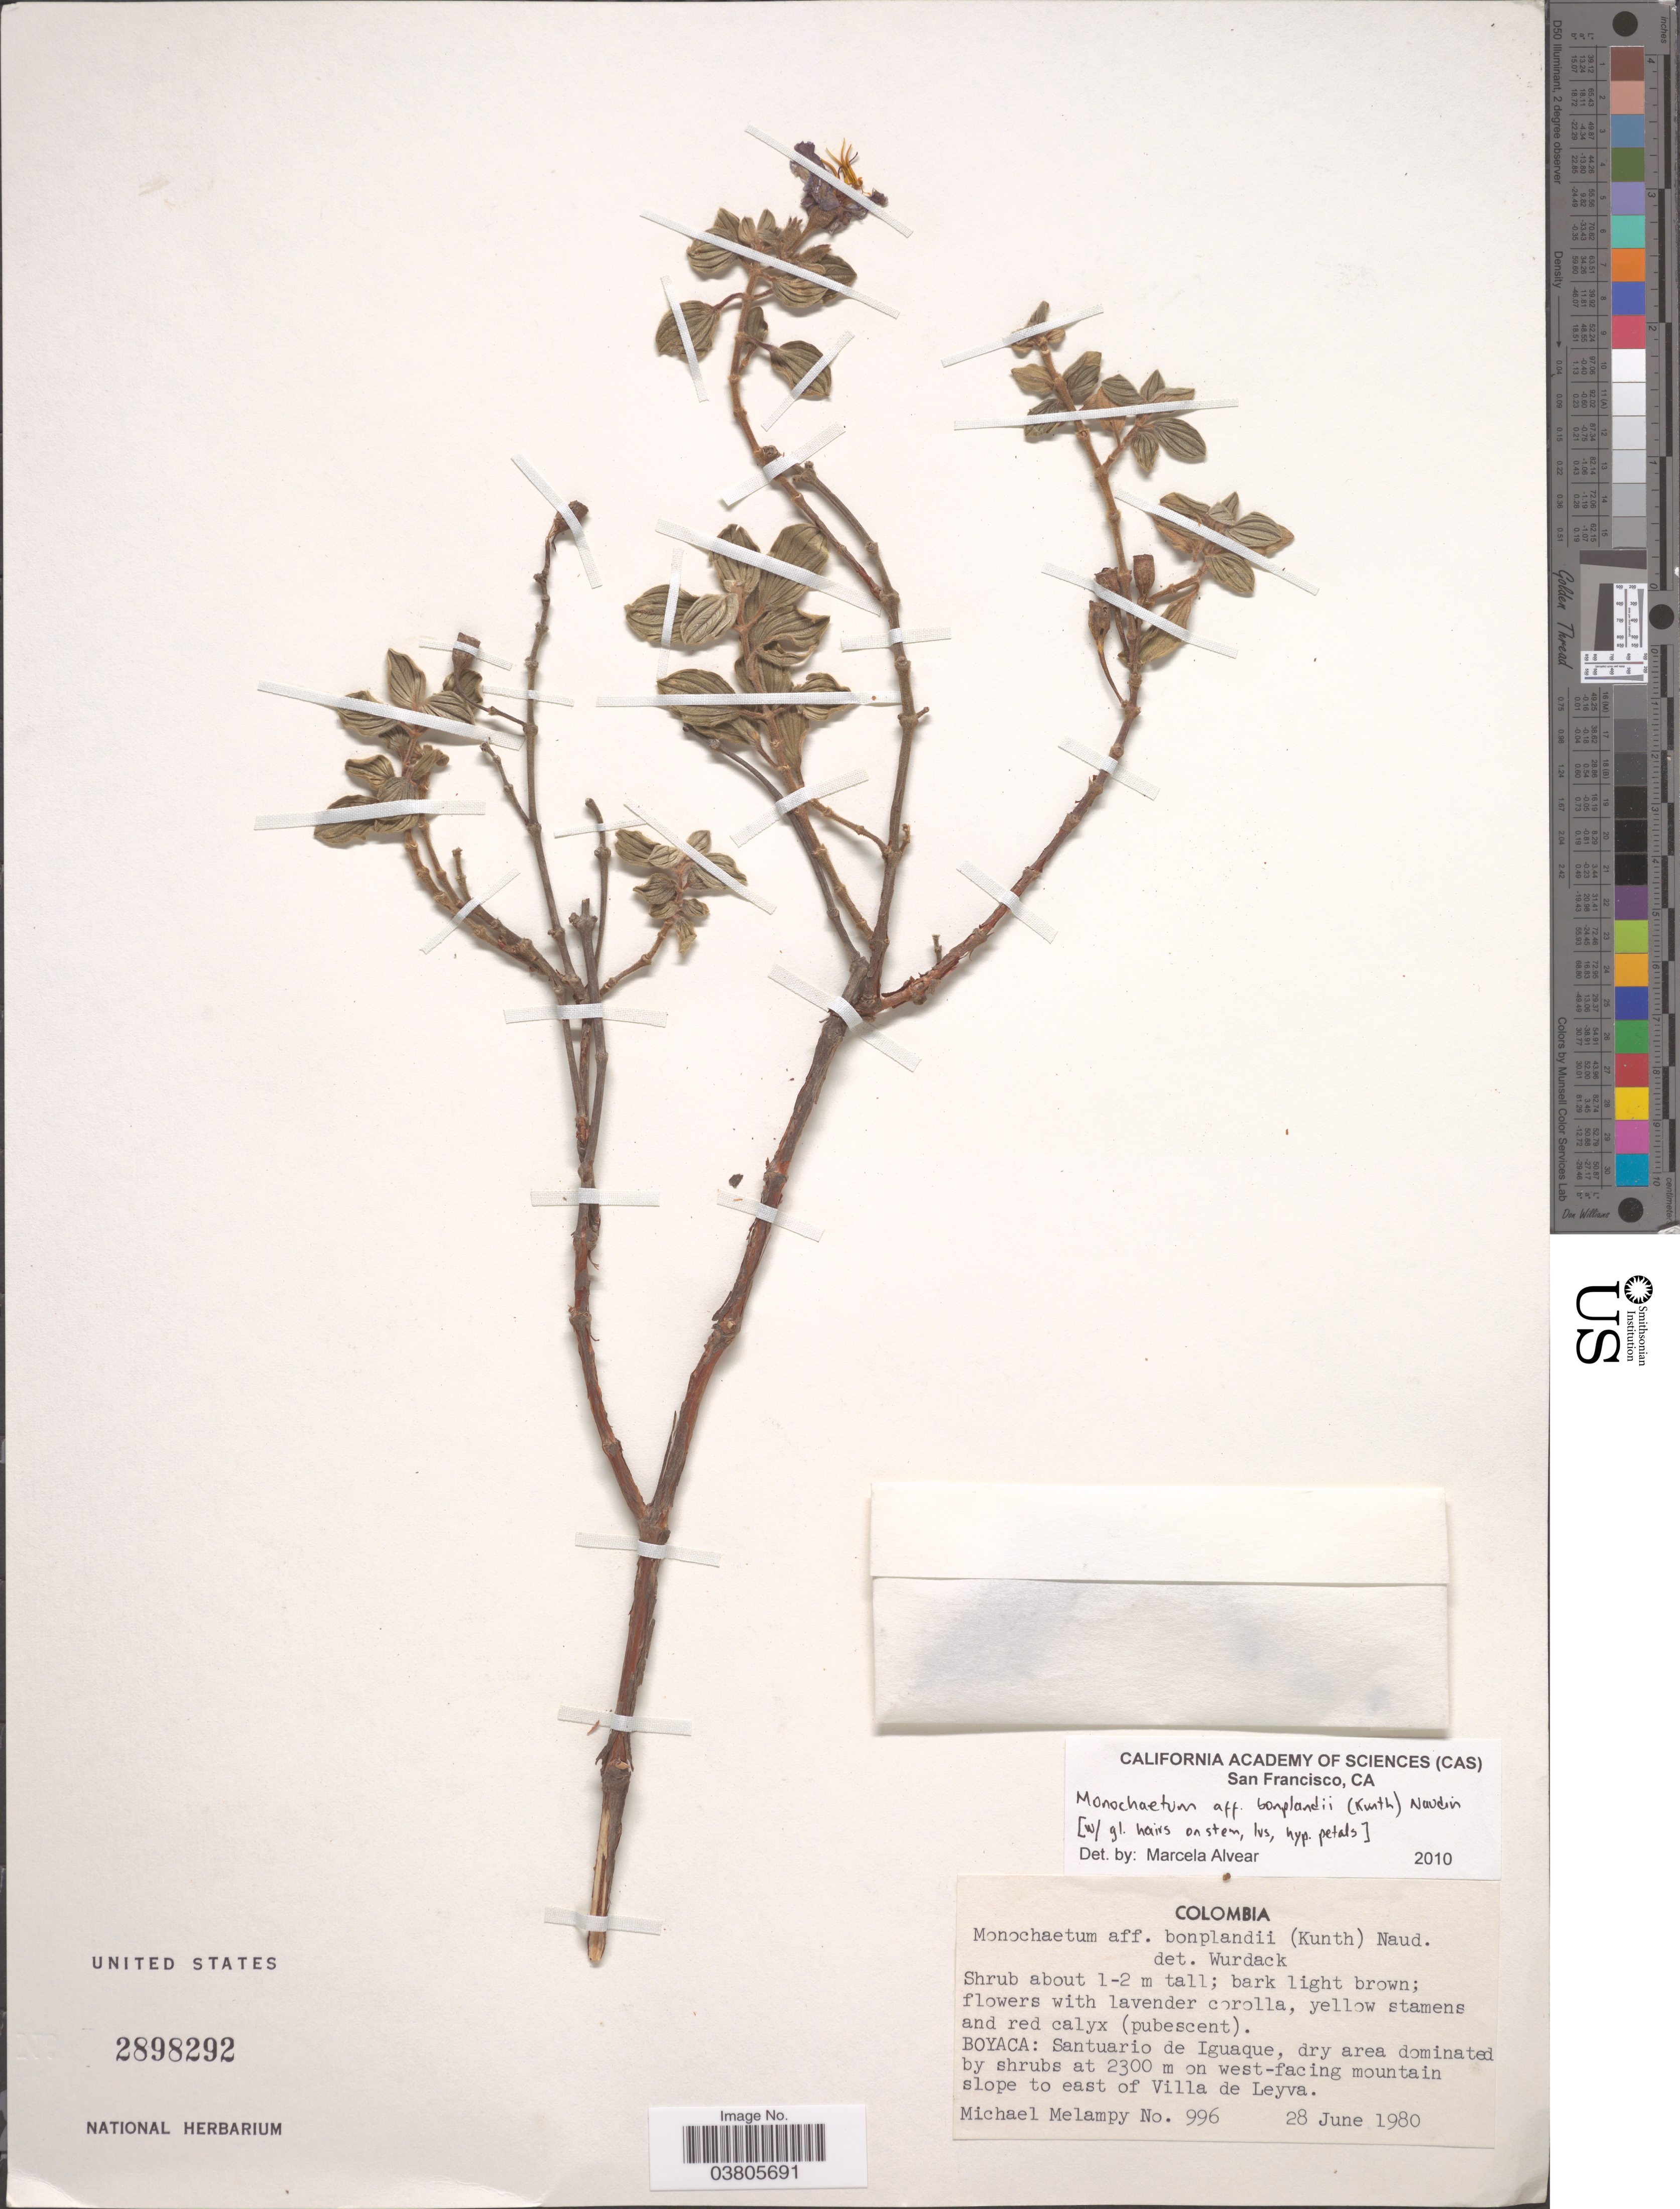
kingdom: Plantae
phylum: Tracheophyta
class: Magnoliopsida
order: Myrtales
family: Melastomataceae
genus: Monochaetum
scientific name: Monochaetum bonplandii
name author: (Kunth) Naudin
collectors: M. Melampy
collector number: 996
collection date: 1980-06-28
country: Colombia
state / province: Boyacá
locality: Santuario de Iguaque,dry area dominated by shrubs on west-facing mountain slope to east of Villa de Leyva.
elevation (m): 2300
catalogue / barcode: US 2898292